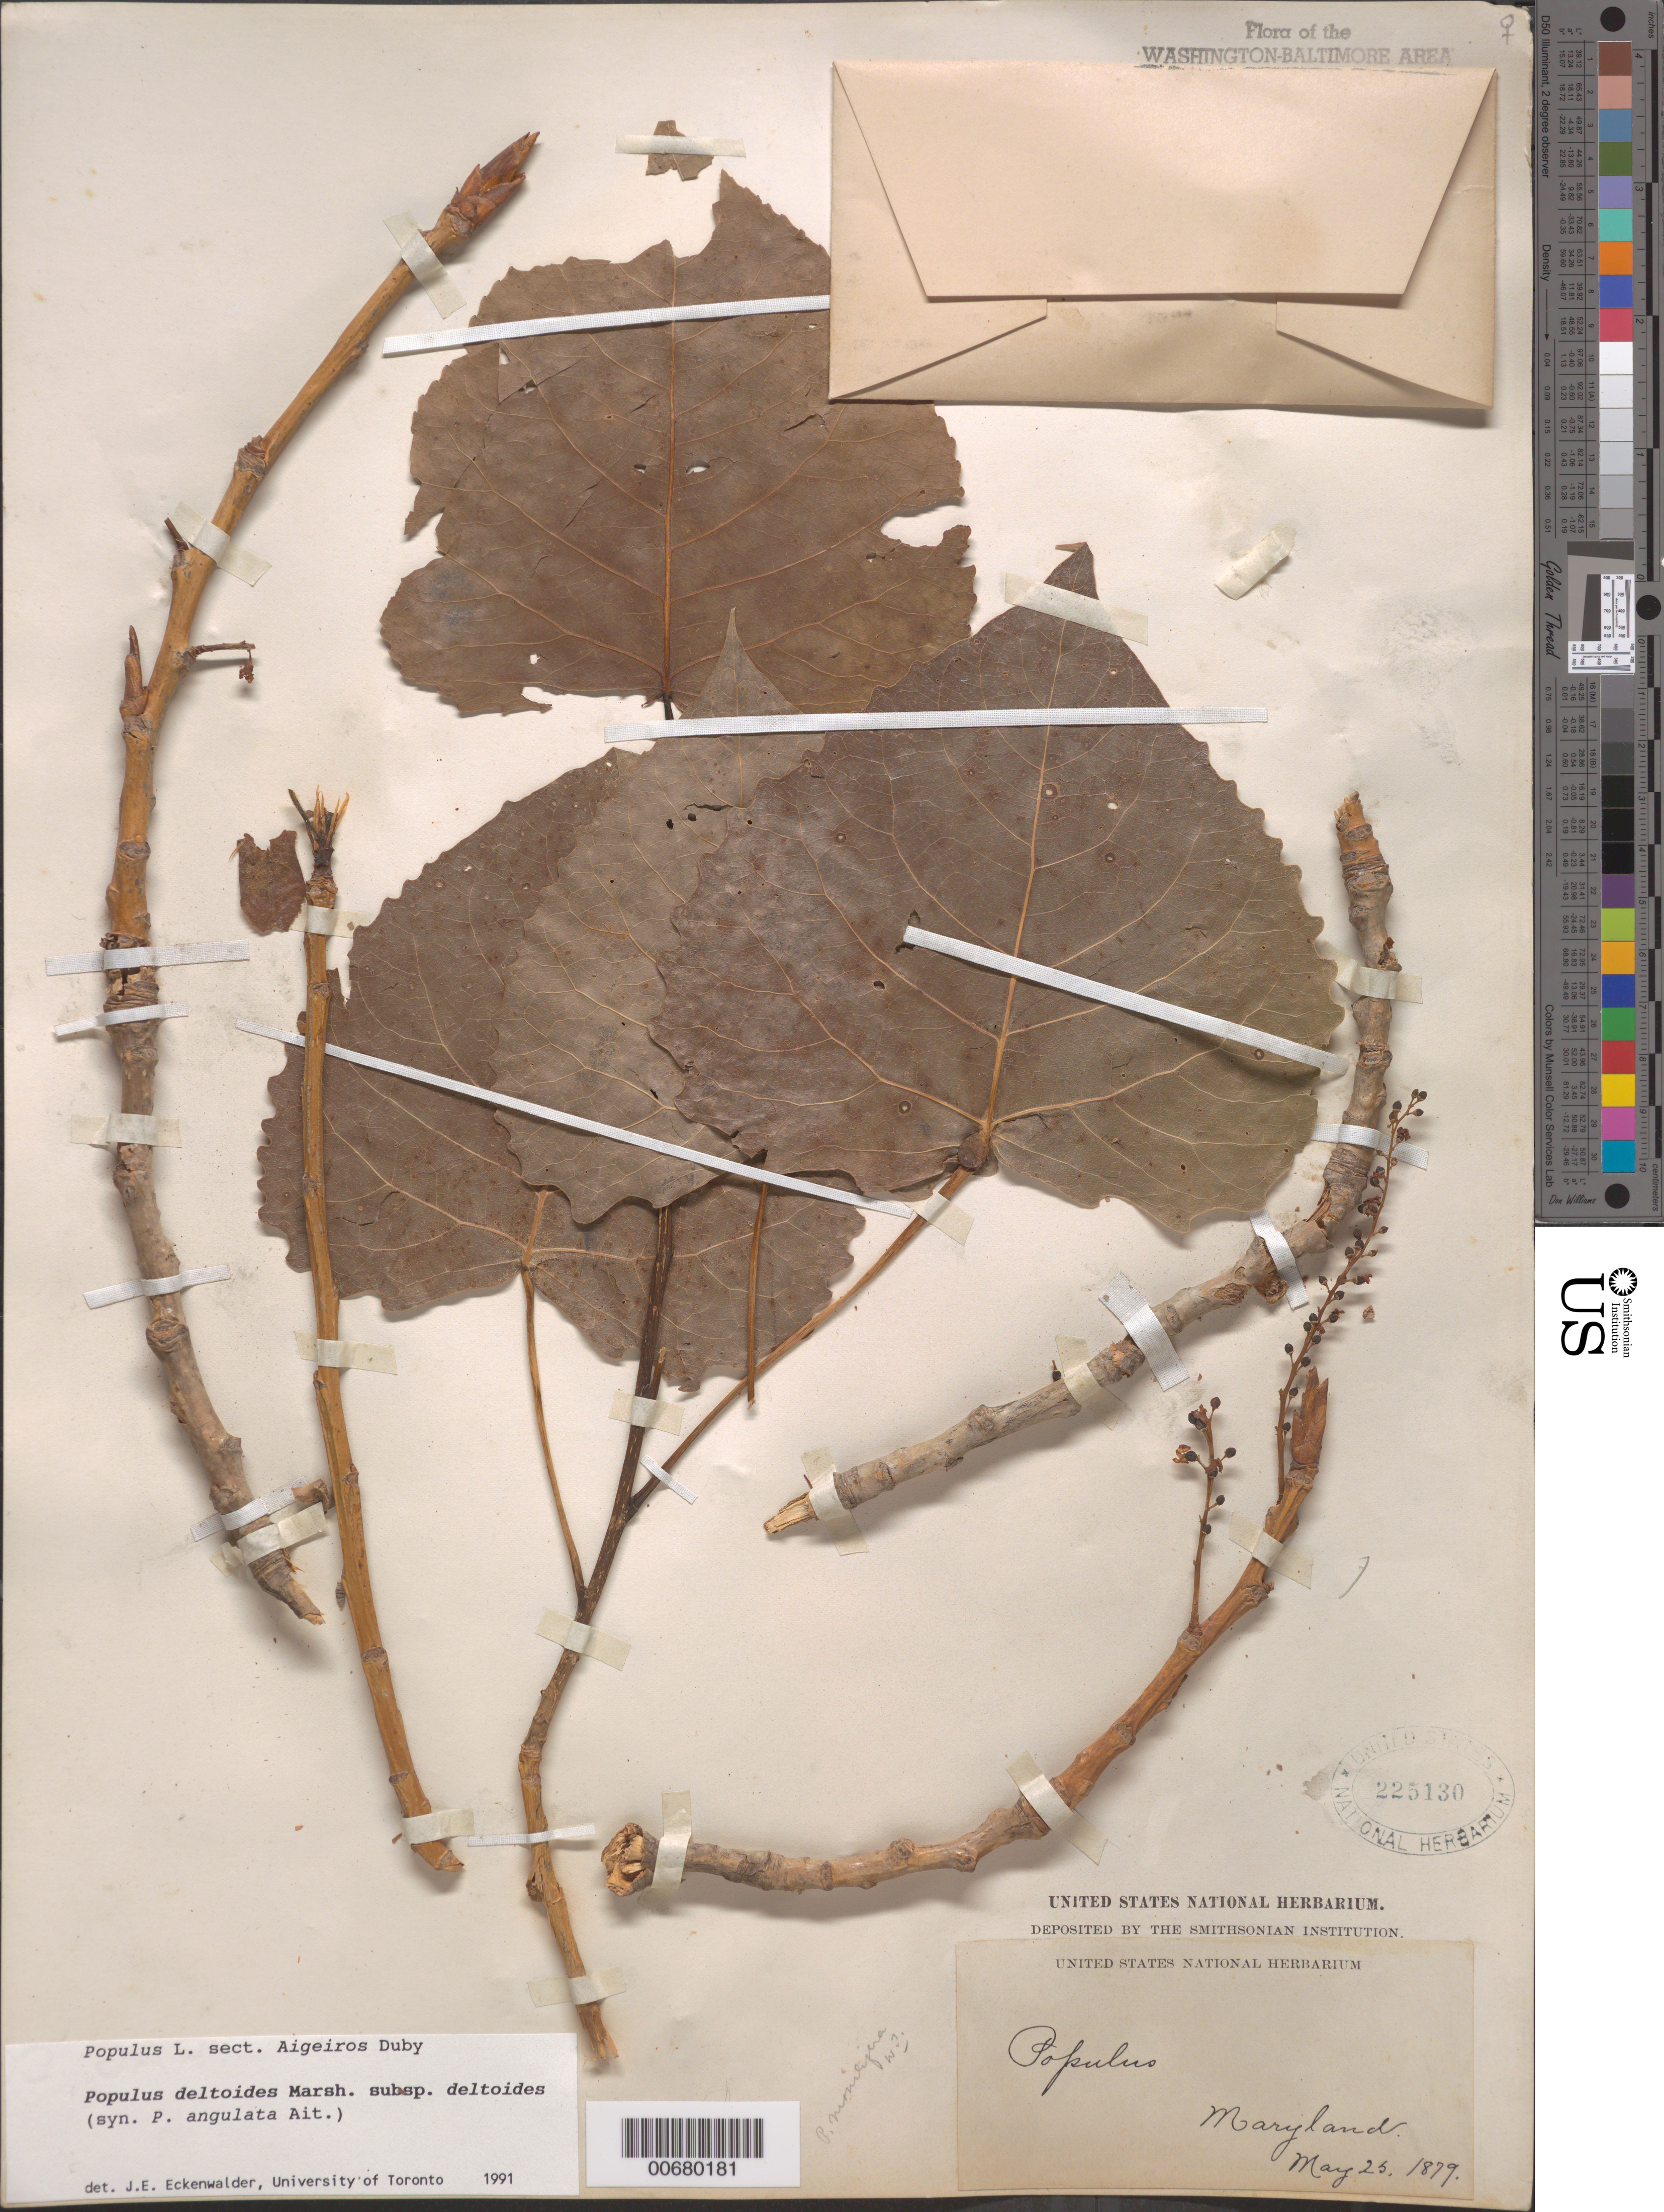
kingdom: Plantae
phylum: Tracheophyta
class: Magnoliopsida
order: Malpighiales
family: Salicaceae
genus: Populus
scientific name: Populus deltoides subsp. deltoides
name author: W. Bartram ex Marshall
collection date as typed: May 25, 1879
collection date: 1879-05-25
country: United States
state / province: Maryland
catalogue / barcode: US 225130